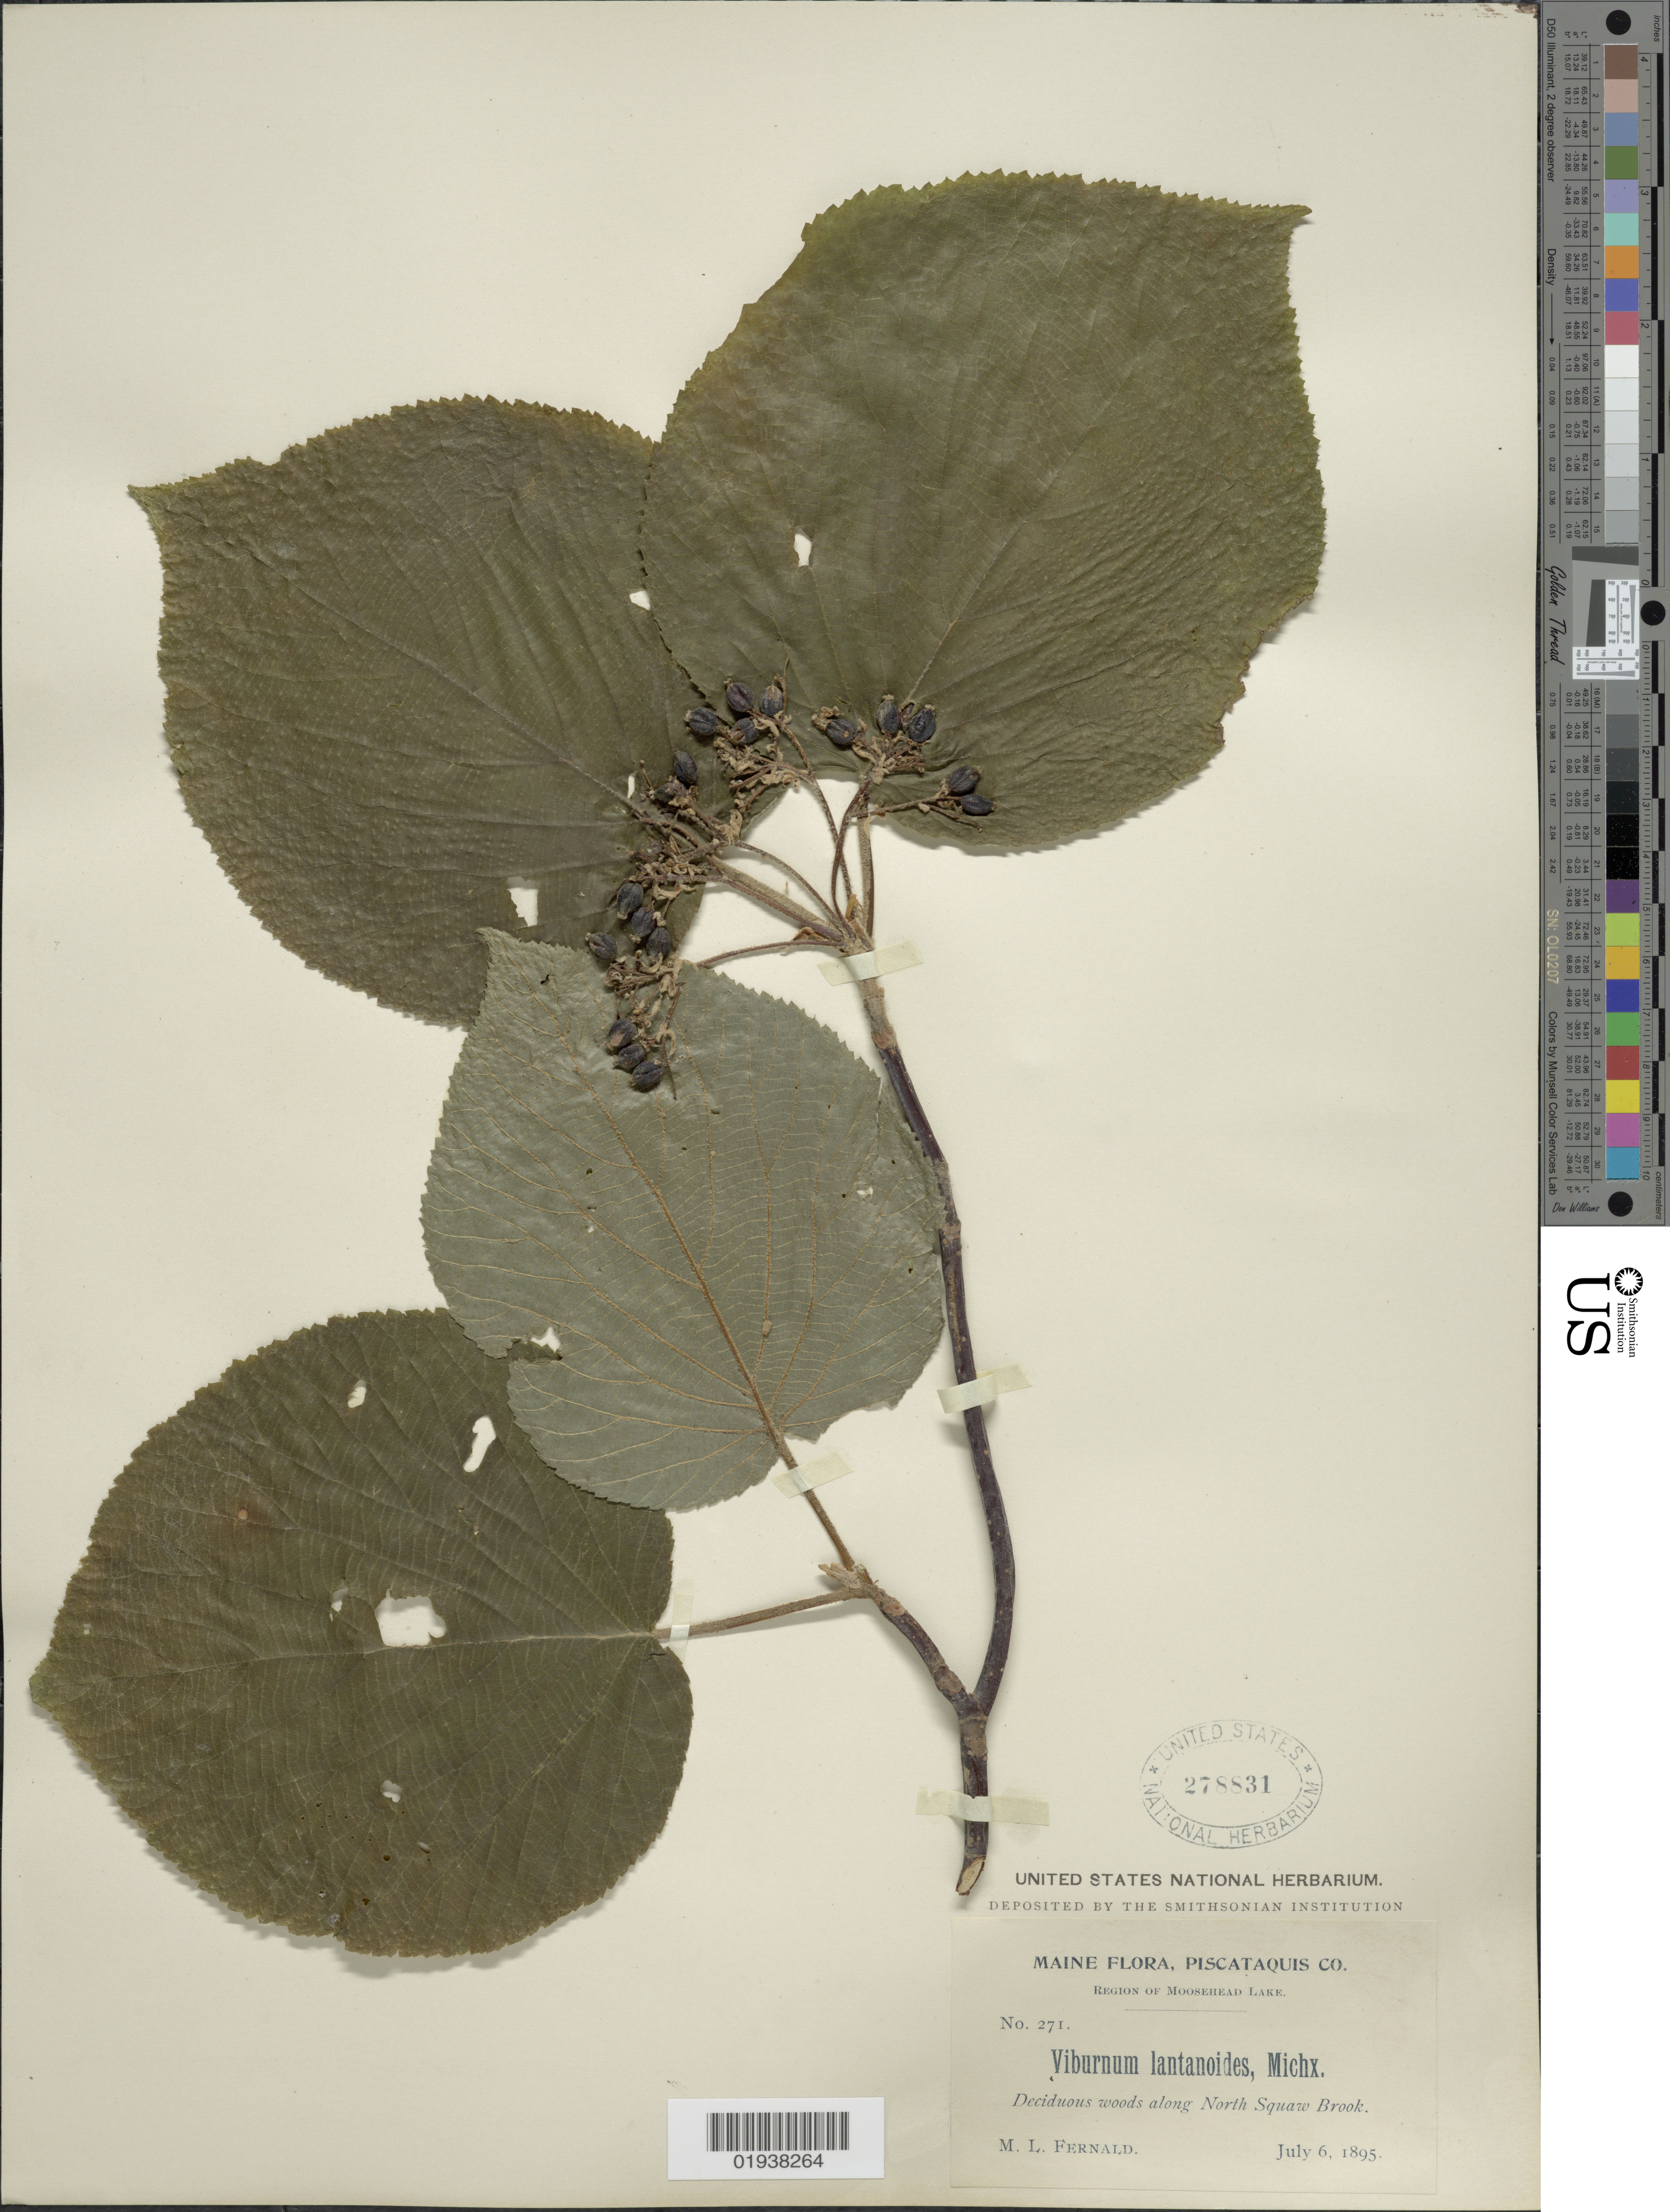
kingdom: Plantae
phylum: Tracheophyta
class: Magnoliopsida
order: Dipsacales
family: Viburnaceae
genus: Viburnum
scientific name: Viburnum alnifolium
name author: Marshall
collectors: M. L. Fernald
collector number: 271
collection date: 1895-07-06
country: United States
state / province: Maine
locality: Piscataquis Co. Region of Moosehead Lake. Deciduous woods along North Squaw Brook.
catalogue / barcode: US 278831